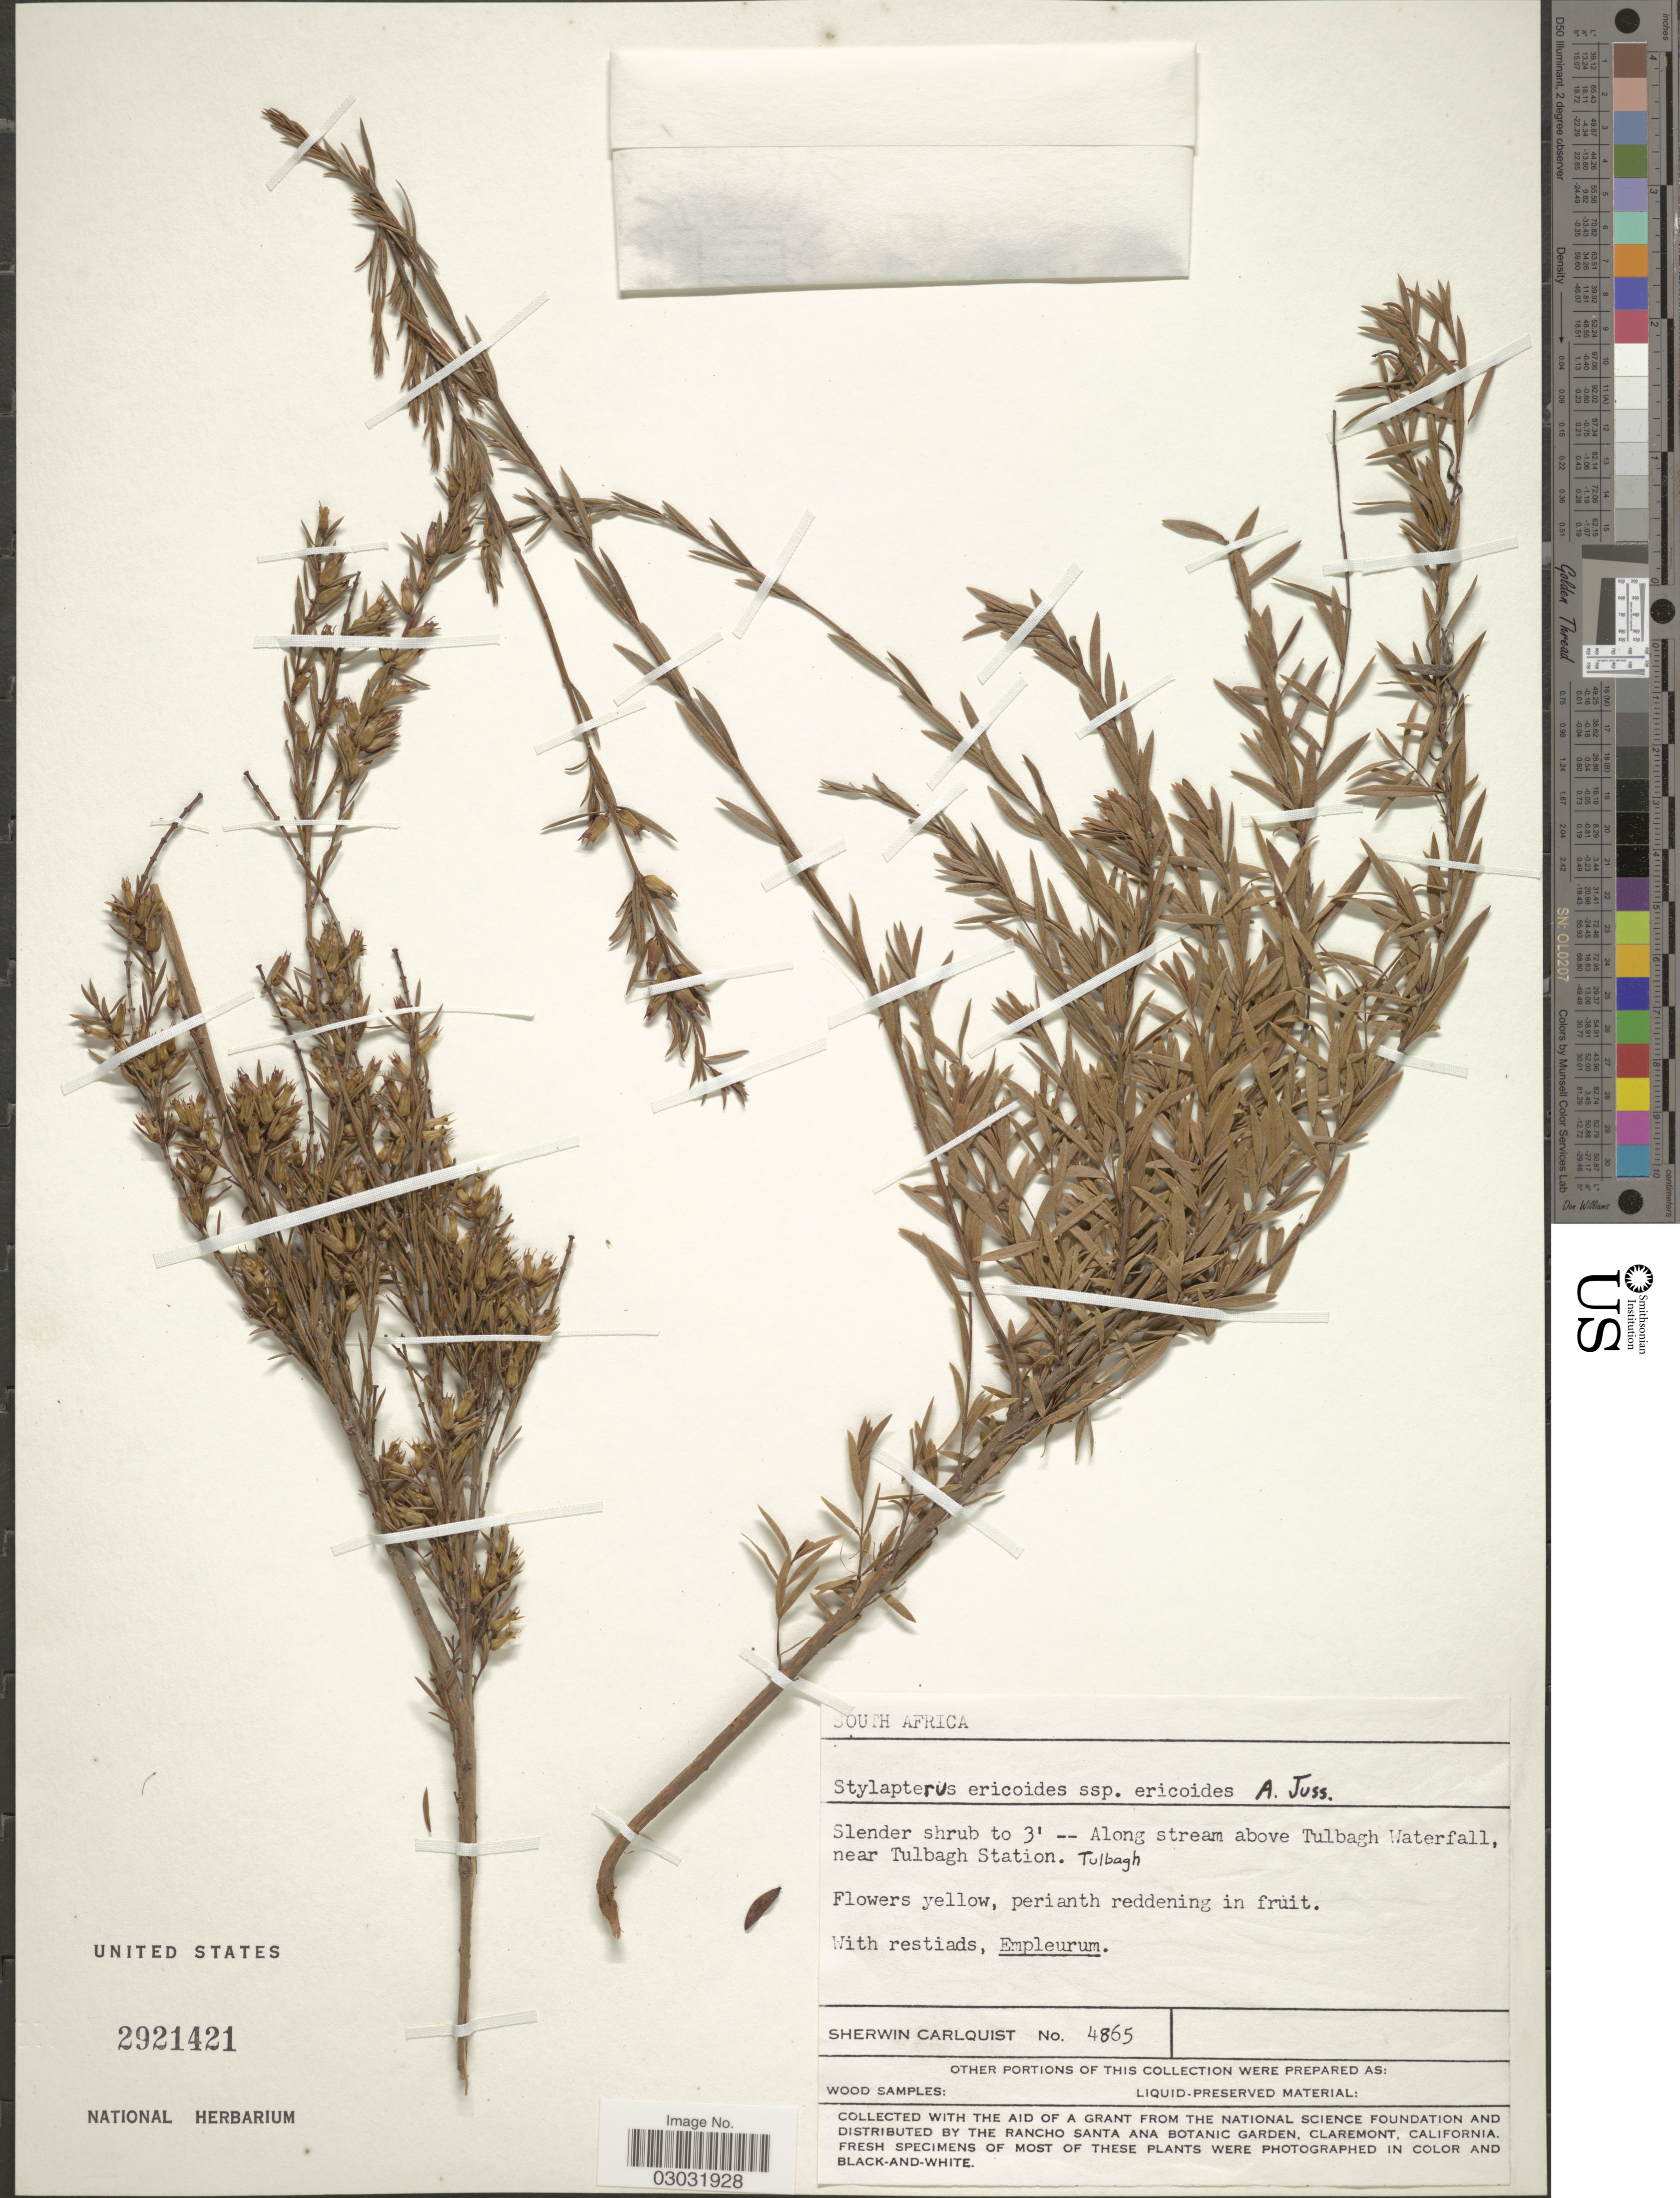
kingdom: Plantae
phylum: Tracheophyta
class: Magnoliopsida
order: Myrtales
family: Penaeaceae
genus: Stylapterus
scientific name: Stylapterus ericoides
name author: A. Juss.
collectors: S. Carlquist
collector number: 4865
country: South Africa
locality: Along stream above Tulbagh Waterfall, near Tulbagh Station. Tulbagh.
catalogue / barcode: US 2921421